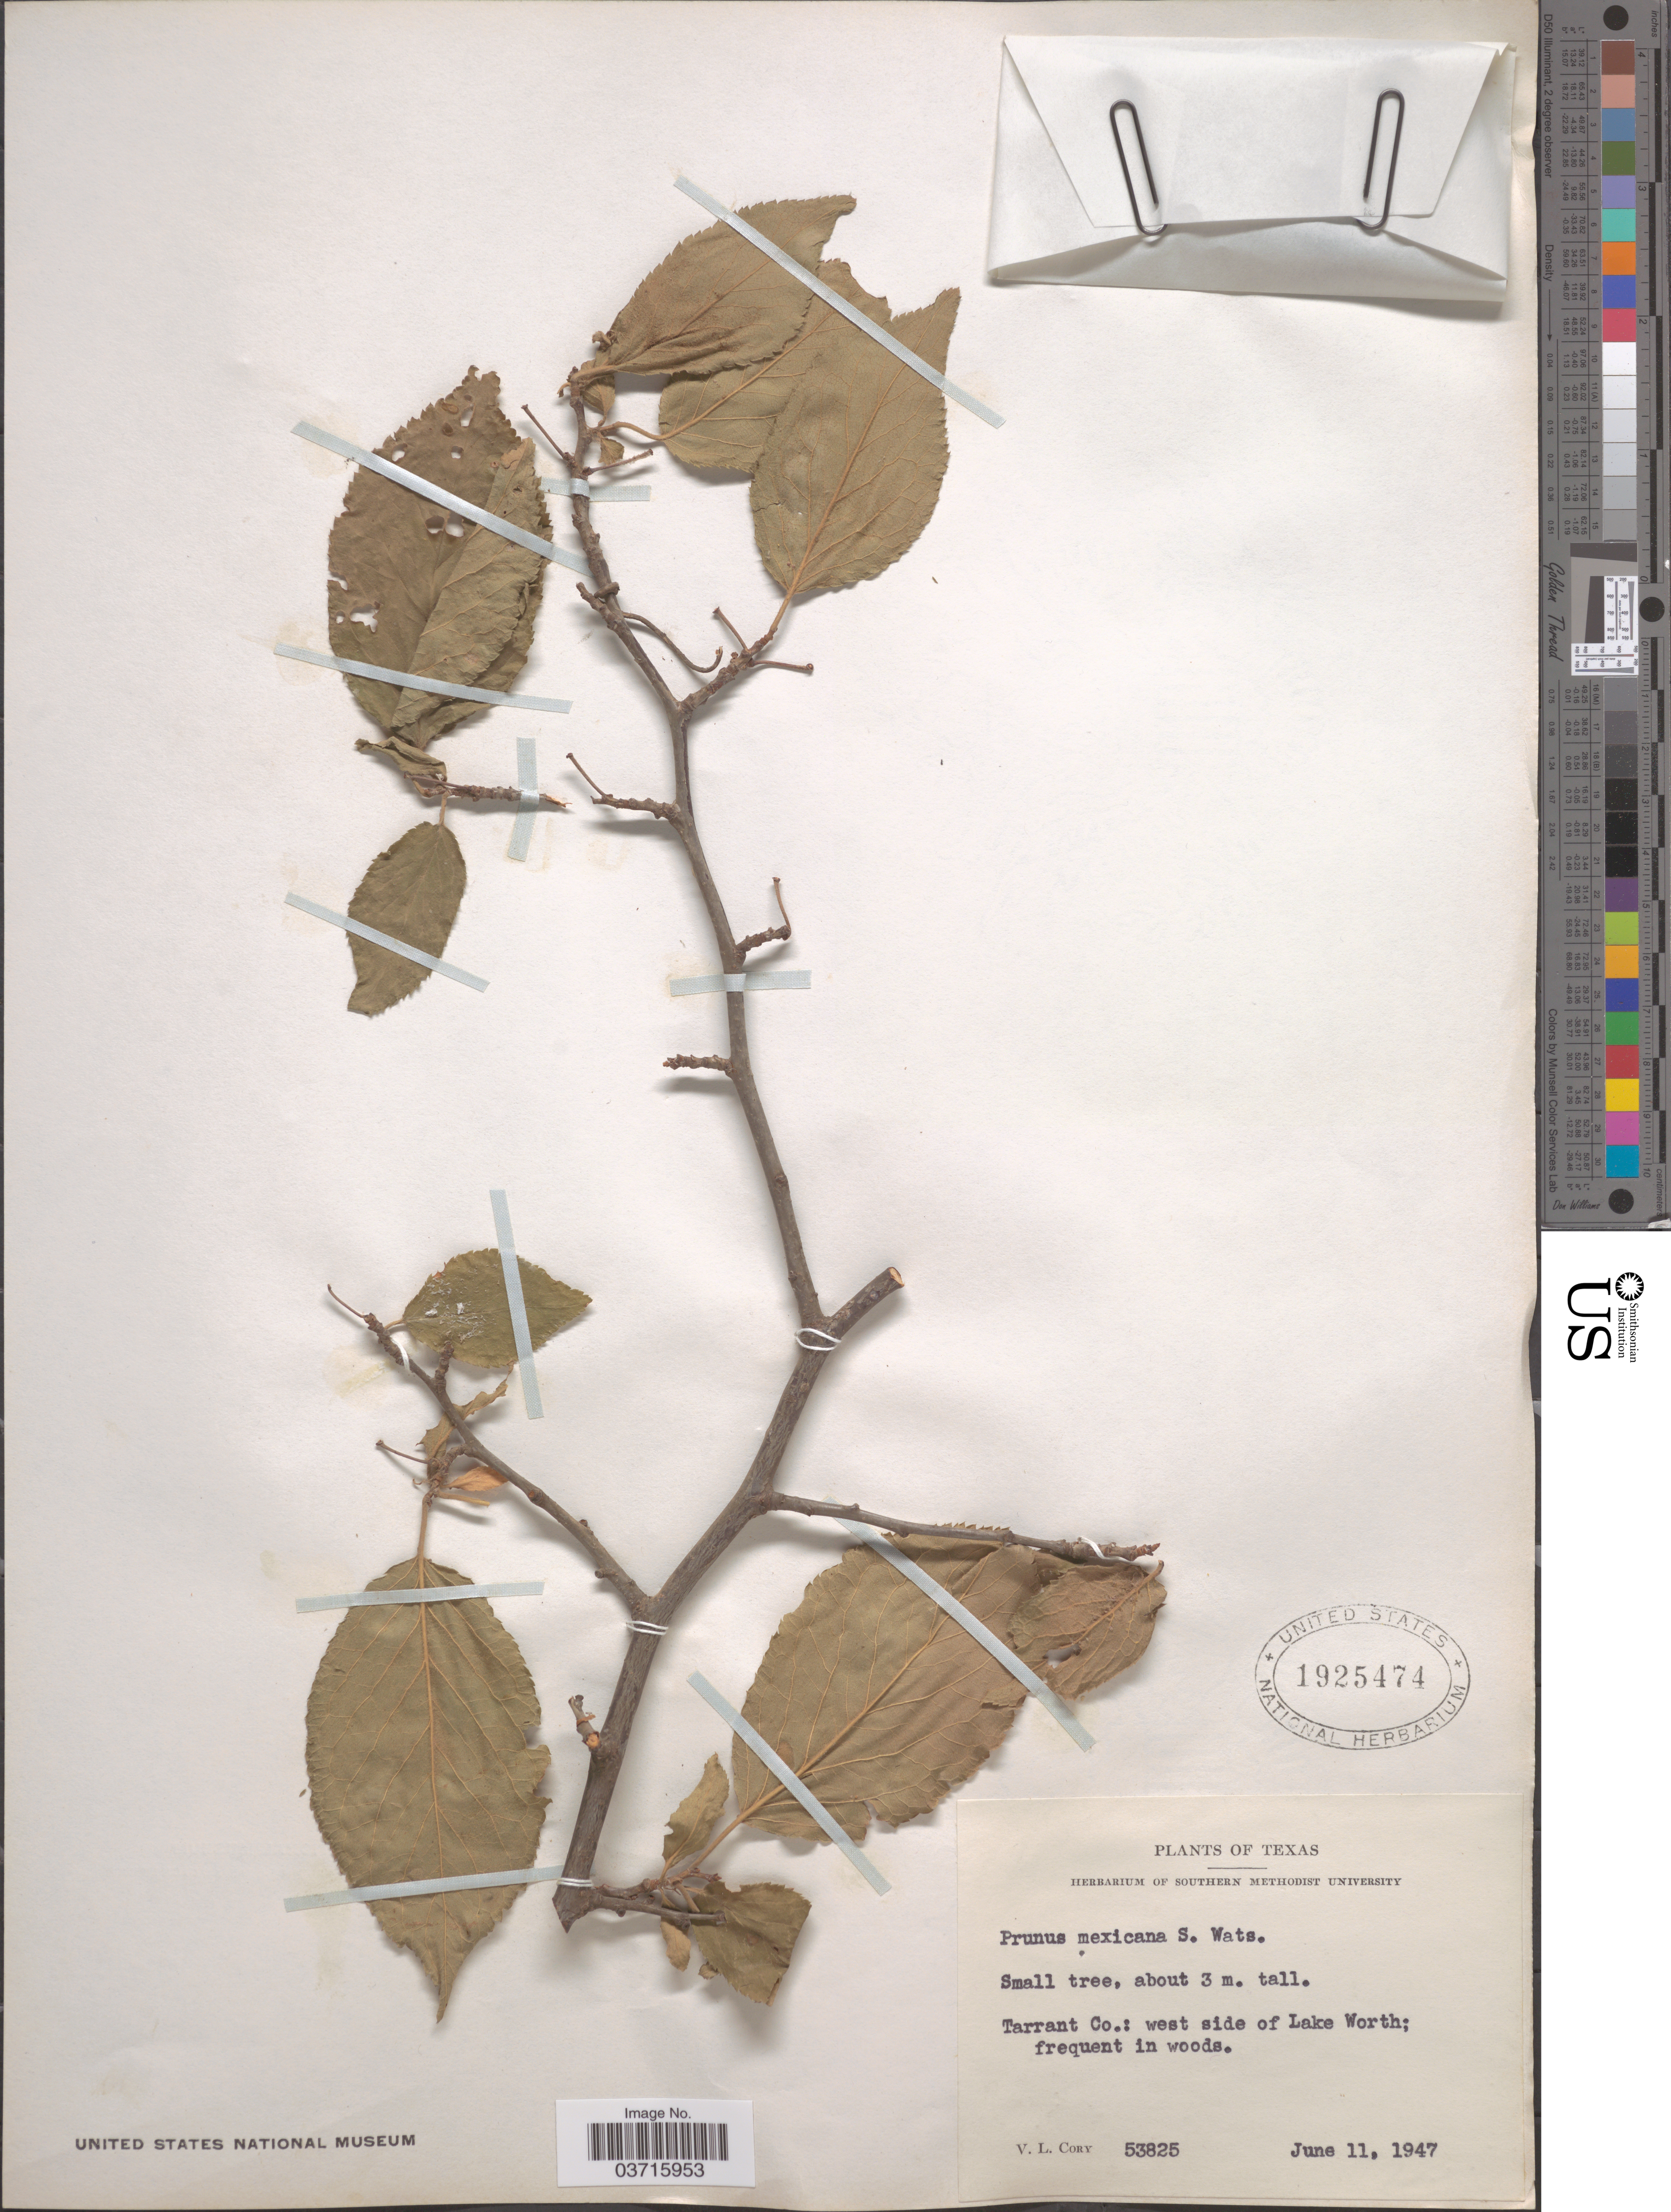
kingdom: Plantae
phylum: Tracheophyta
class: Magnoliopsida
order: Rosales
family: Rosaceae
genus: Prunus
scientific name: Prunus mexicana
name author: S. Watson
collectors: V. Cory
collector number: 53825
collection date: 1947-06-11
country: United States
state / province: Texas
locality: Tarrant Co.: west side of Lake Worth.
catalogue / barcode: US 1925474